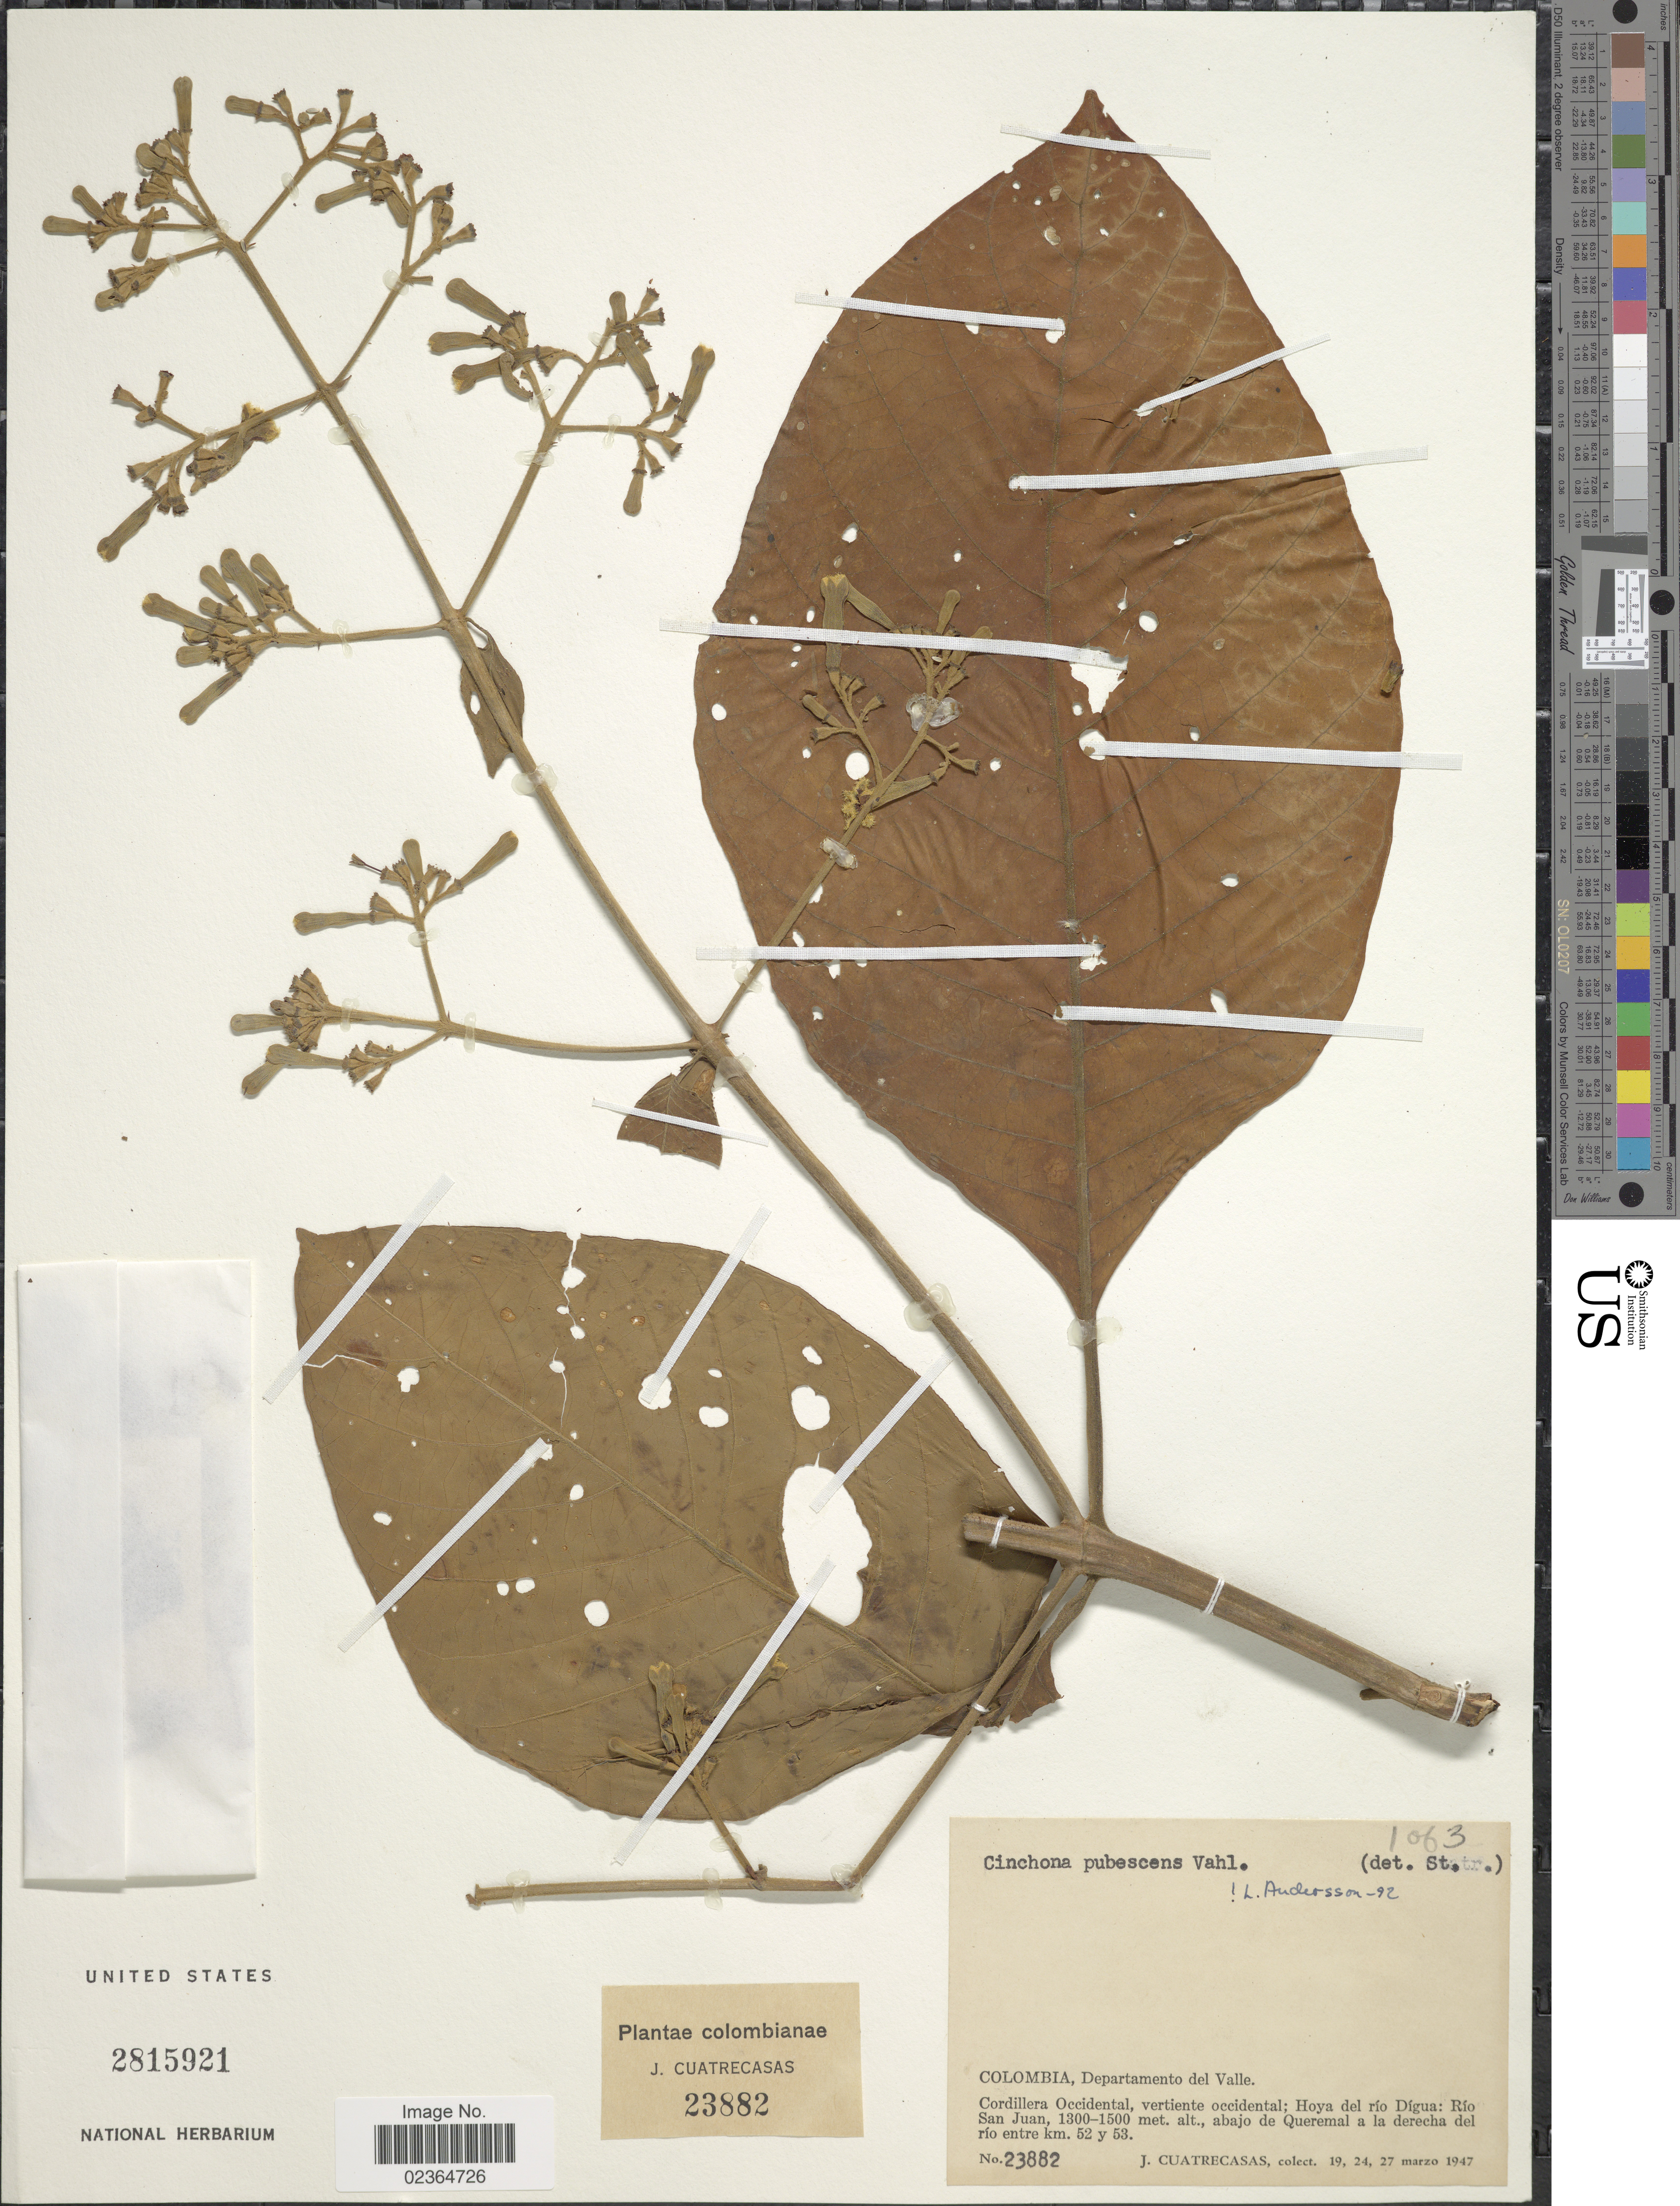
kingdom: Plantae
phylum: Tracheophyta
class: Magnoliopsida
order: Gentianales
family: Rubiaceae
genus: Cinchona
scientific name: Cinchona pubescens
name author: Vahl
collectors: J. Cuatrecasas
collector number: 23882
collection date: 1947-03-19/1947-03-27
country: Colombia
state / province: Valle del Cauca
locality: Departamento del Valle. Cordillera Occidental, vertiente occidental; Hoya del río Dígua: Río San Juan, abajo de Queremal a la derecha del río entre km. 52 y 53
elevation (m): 1300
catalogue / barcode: US 2815921